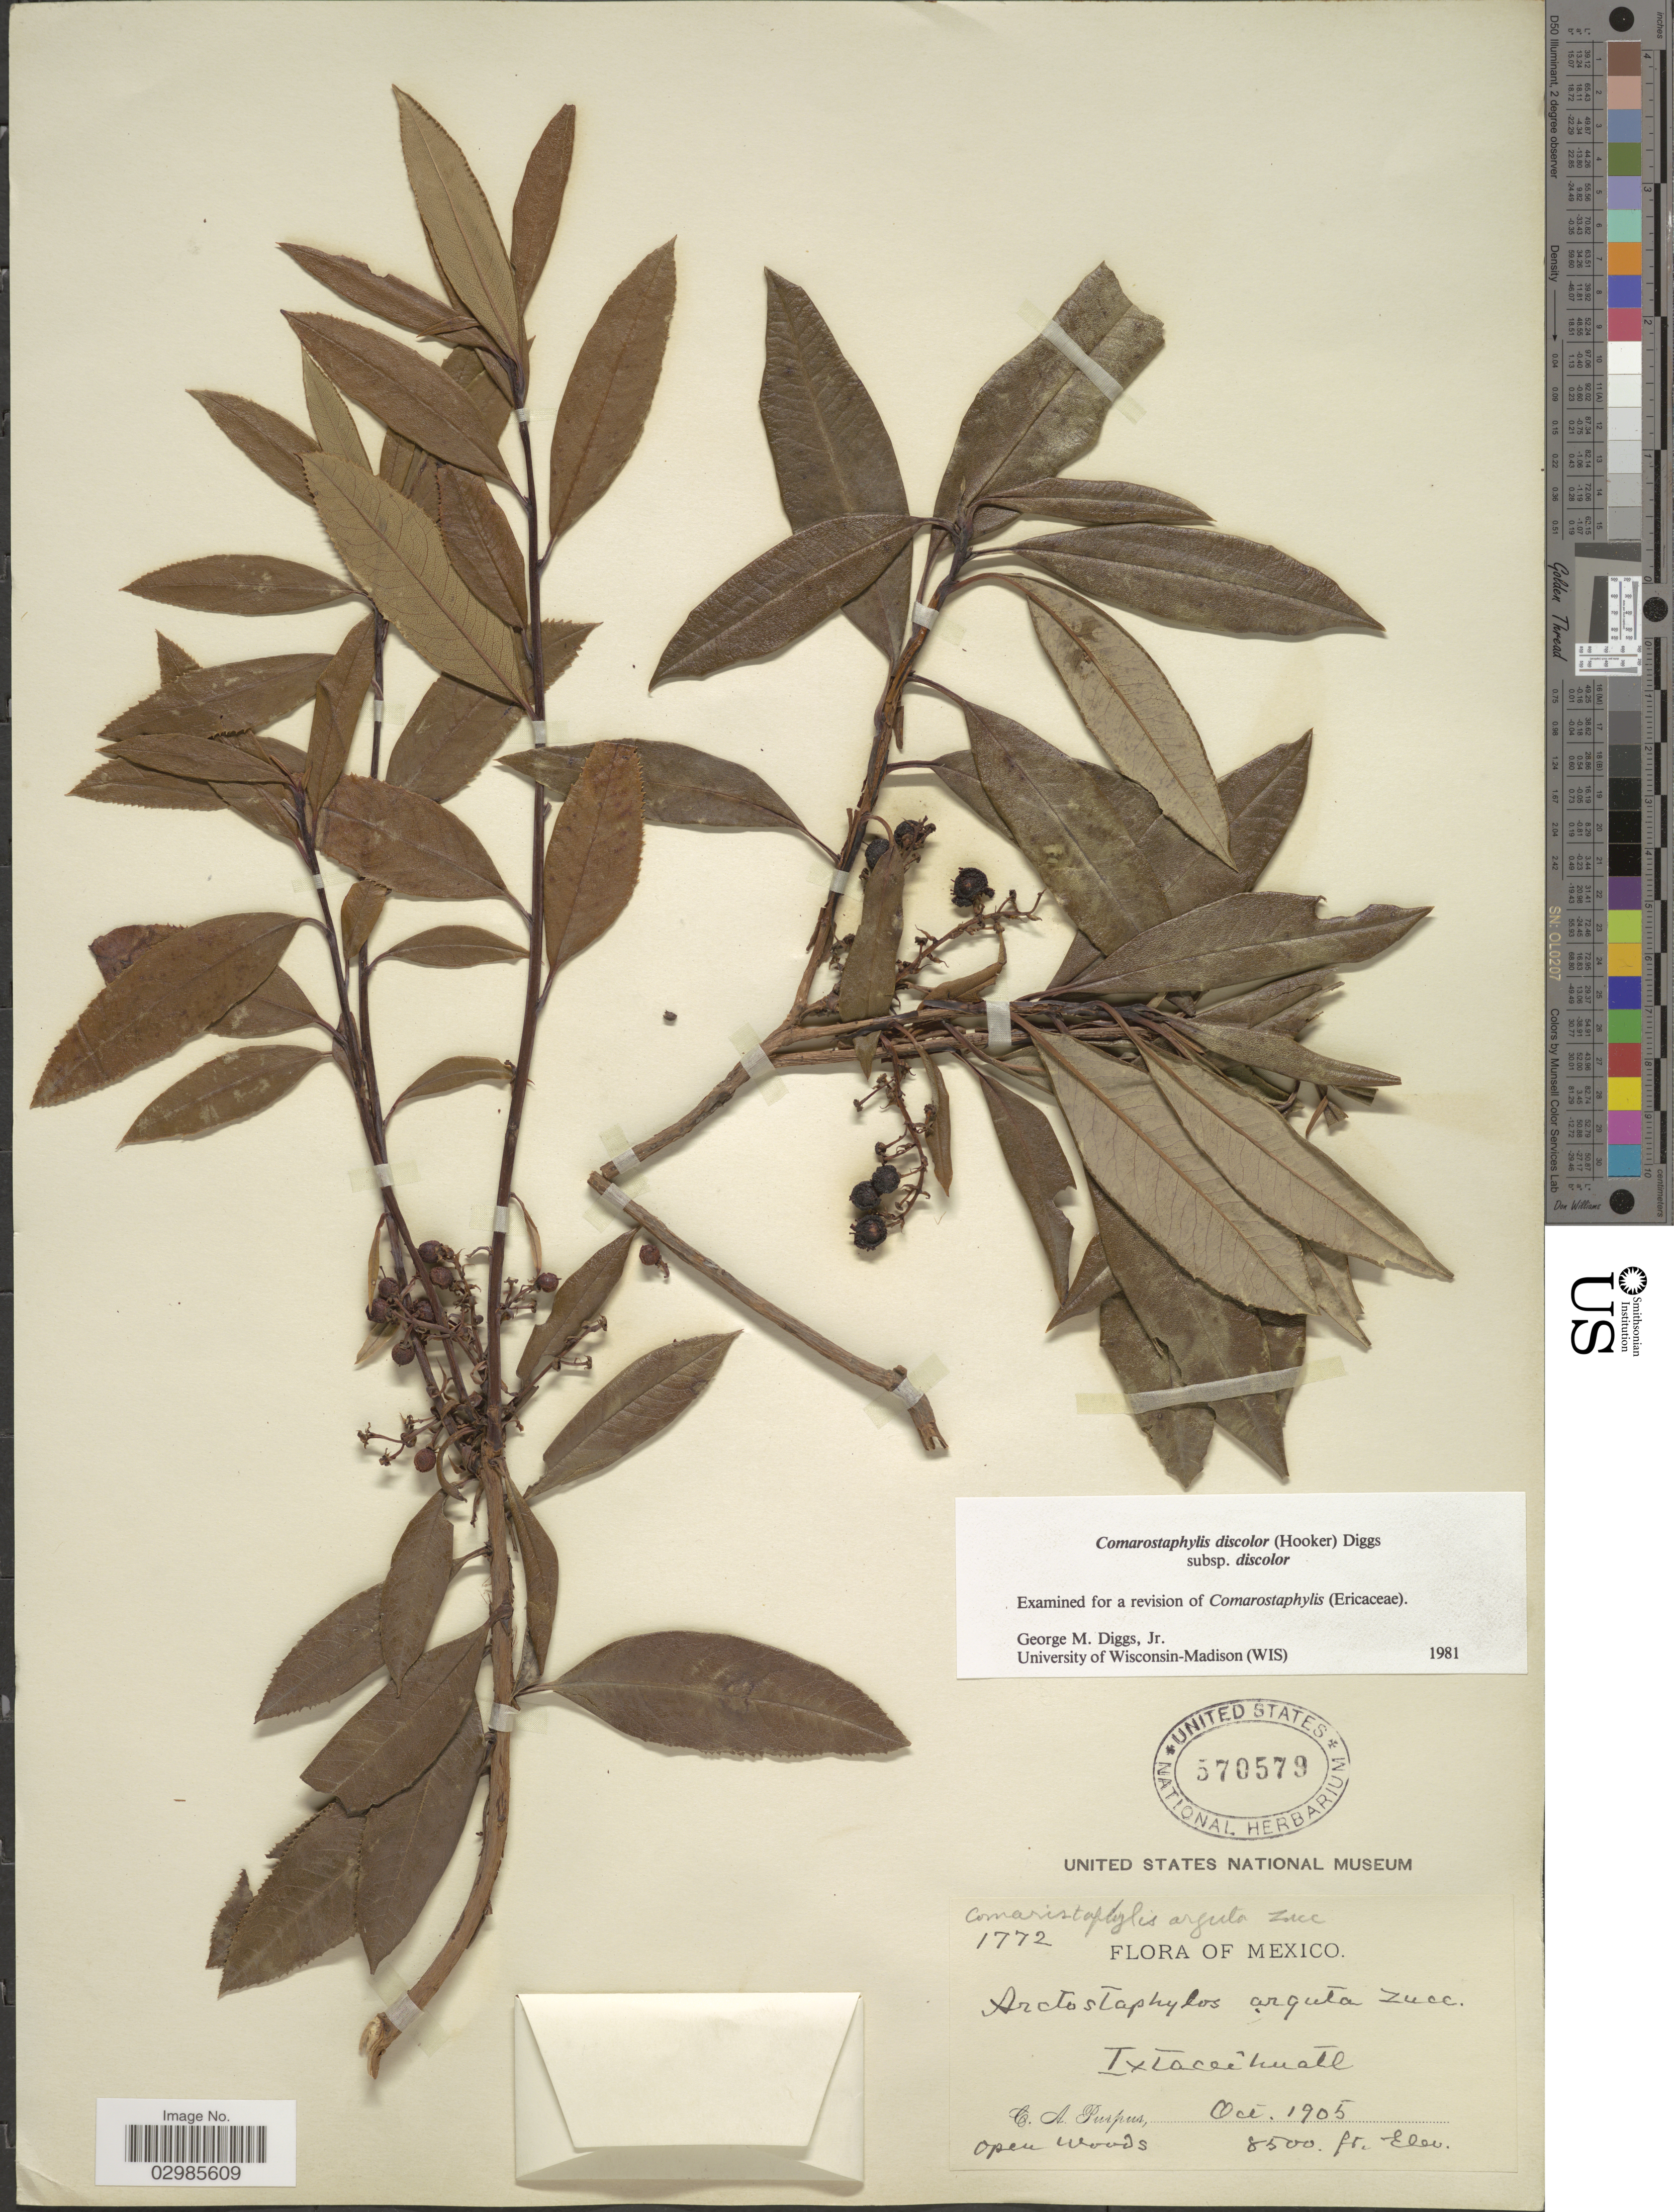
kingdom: Plantae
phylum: Tracheophyta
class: Magnoliopsida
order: Ericales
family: Ericaceae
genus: Comarostaphylis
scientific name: Comarostaphylis discolor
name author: (Hook.) Diggs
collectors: C. A. Purpus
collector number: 1772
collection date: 1905-10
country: Mexico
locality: Ixtaccihuatl.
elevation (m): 2591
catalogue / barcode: US 570579